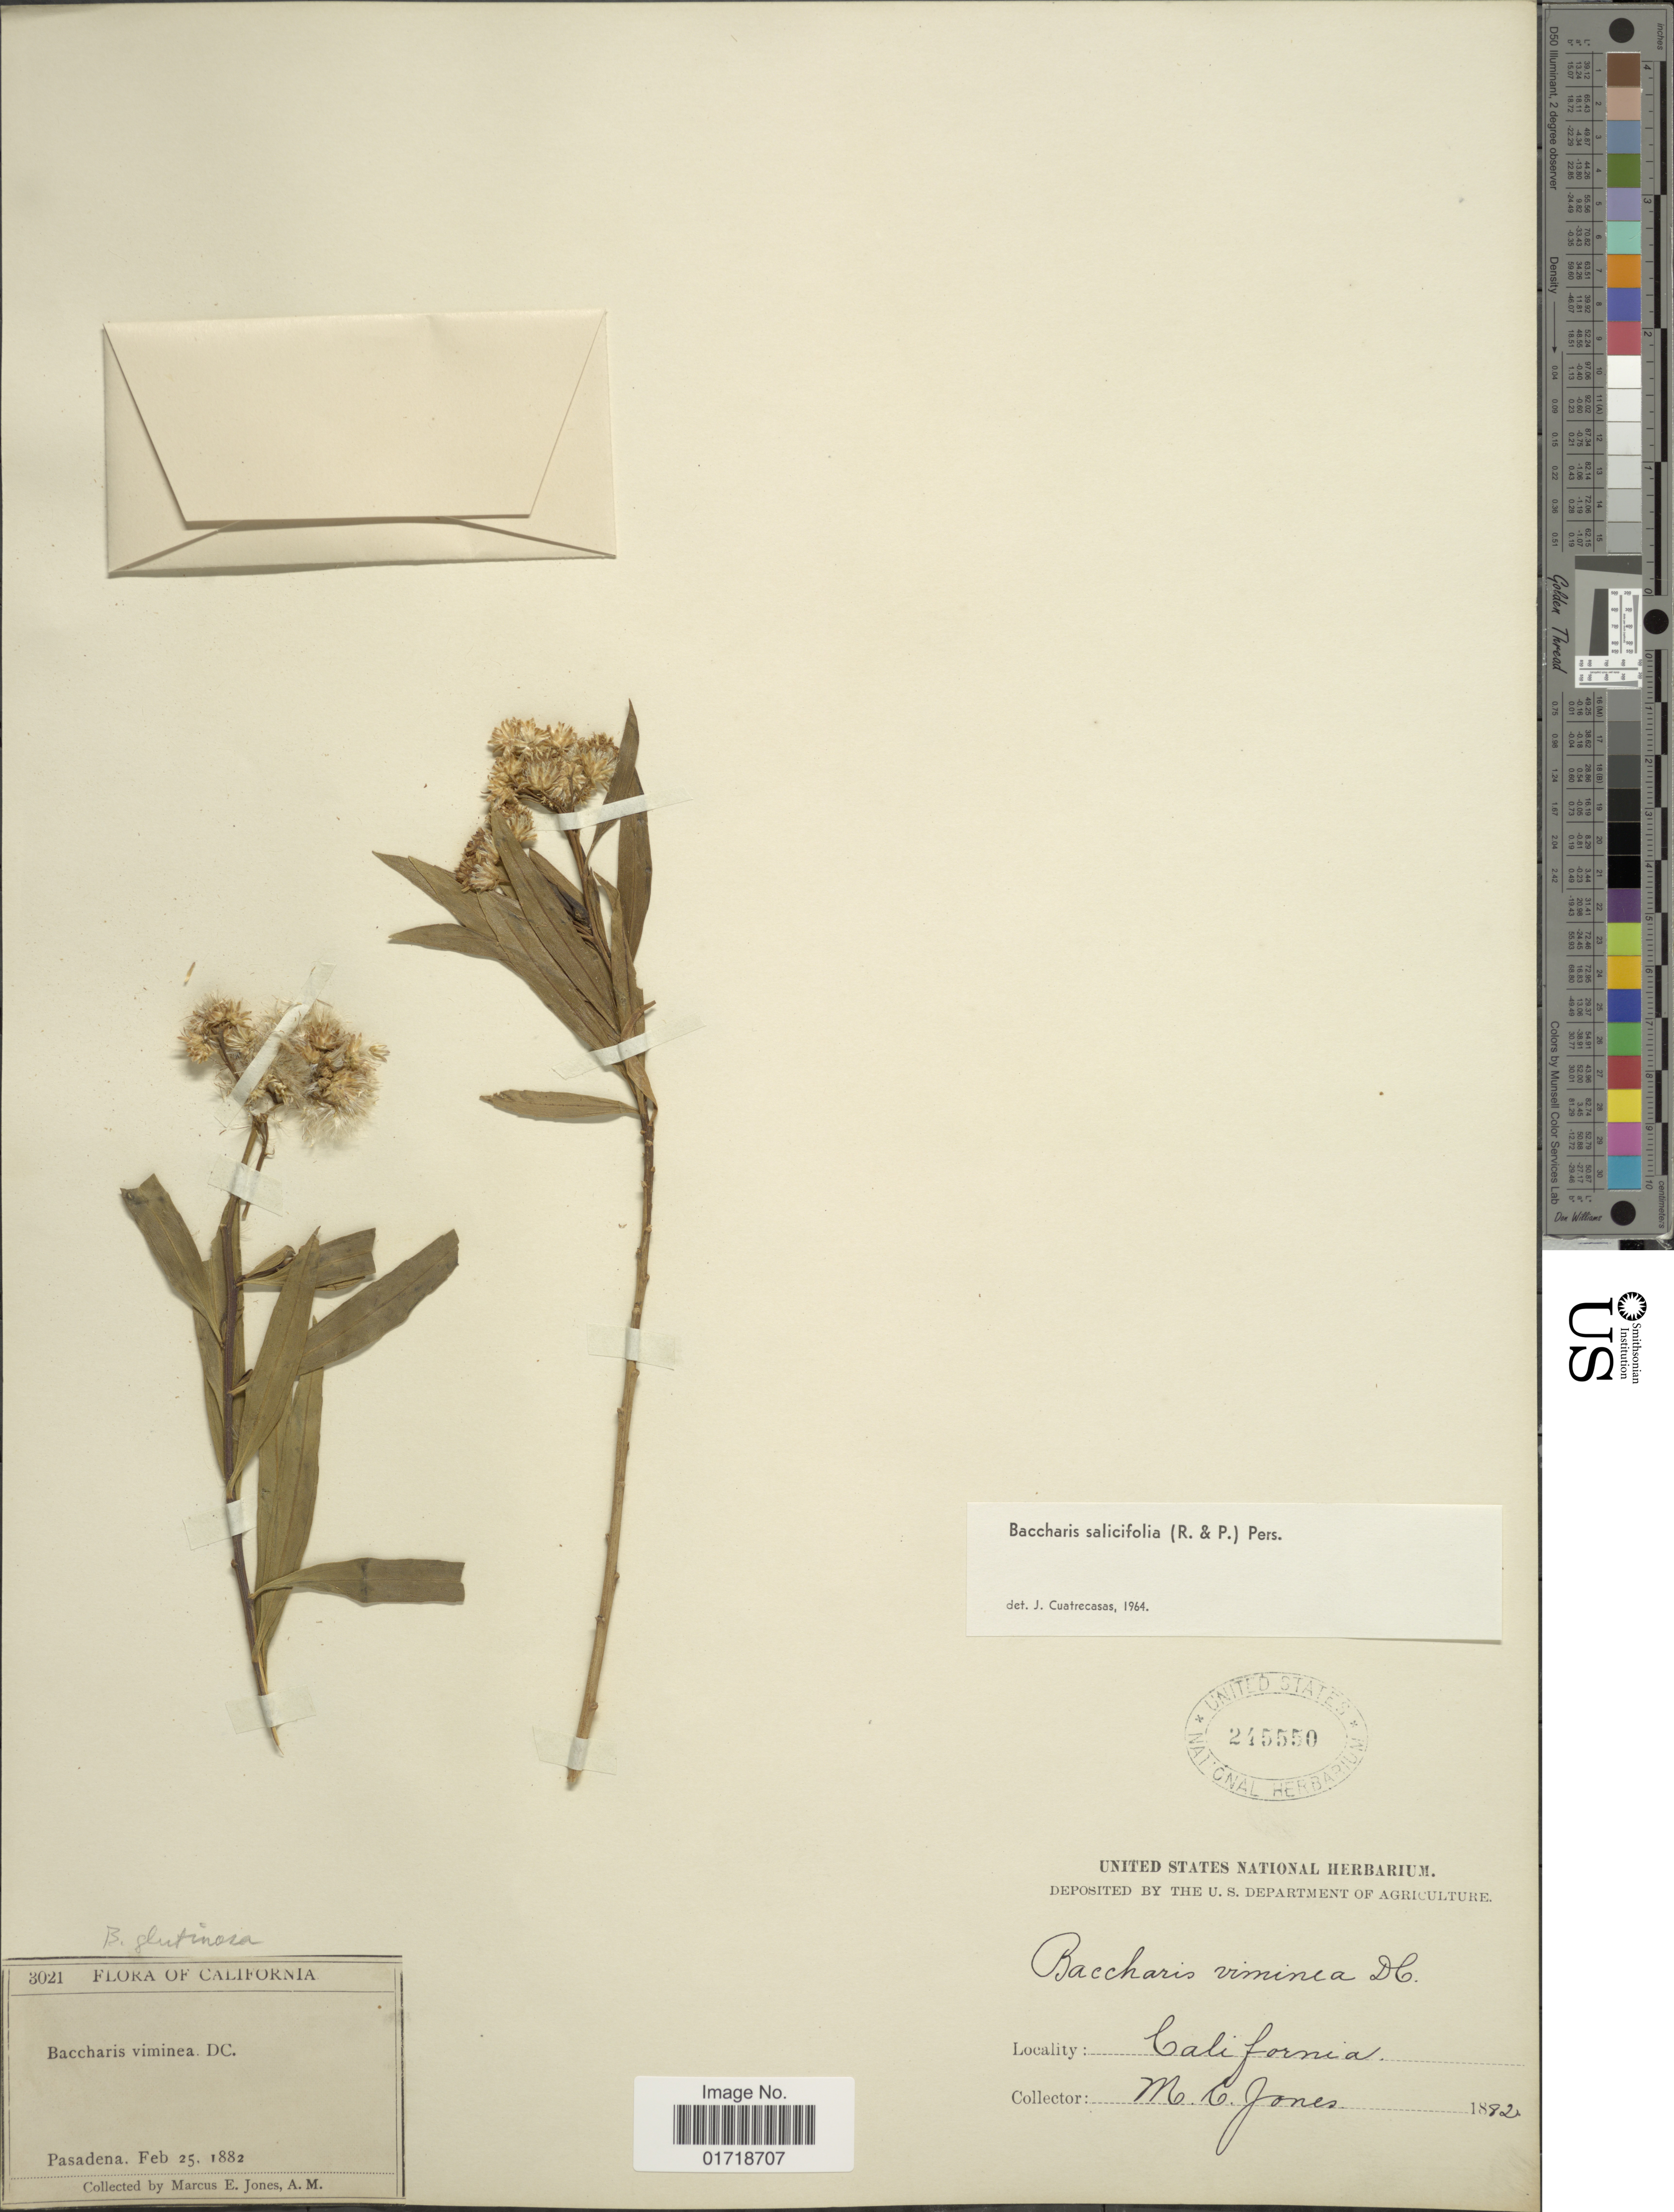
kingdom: Plantae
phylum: Tracheophyta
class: Magnoliopsida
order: Asterales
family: Asteraceae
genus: Baccharis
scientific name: Baccharis glutinosa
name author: Pers.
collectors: M. E. Jones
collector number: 3021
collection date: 1882-02-25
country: United States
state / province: California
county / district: Los Angeles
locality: Pasadena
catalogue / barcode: US 245550